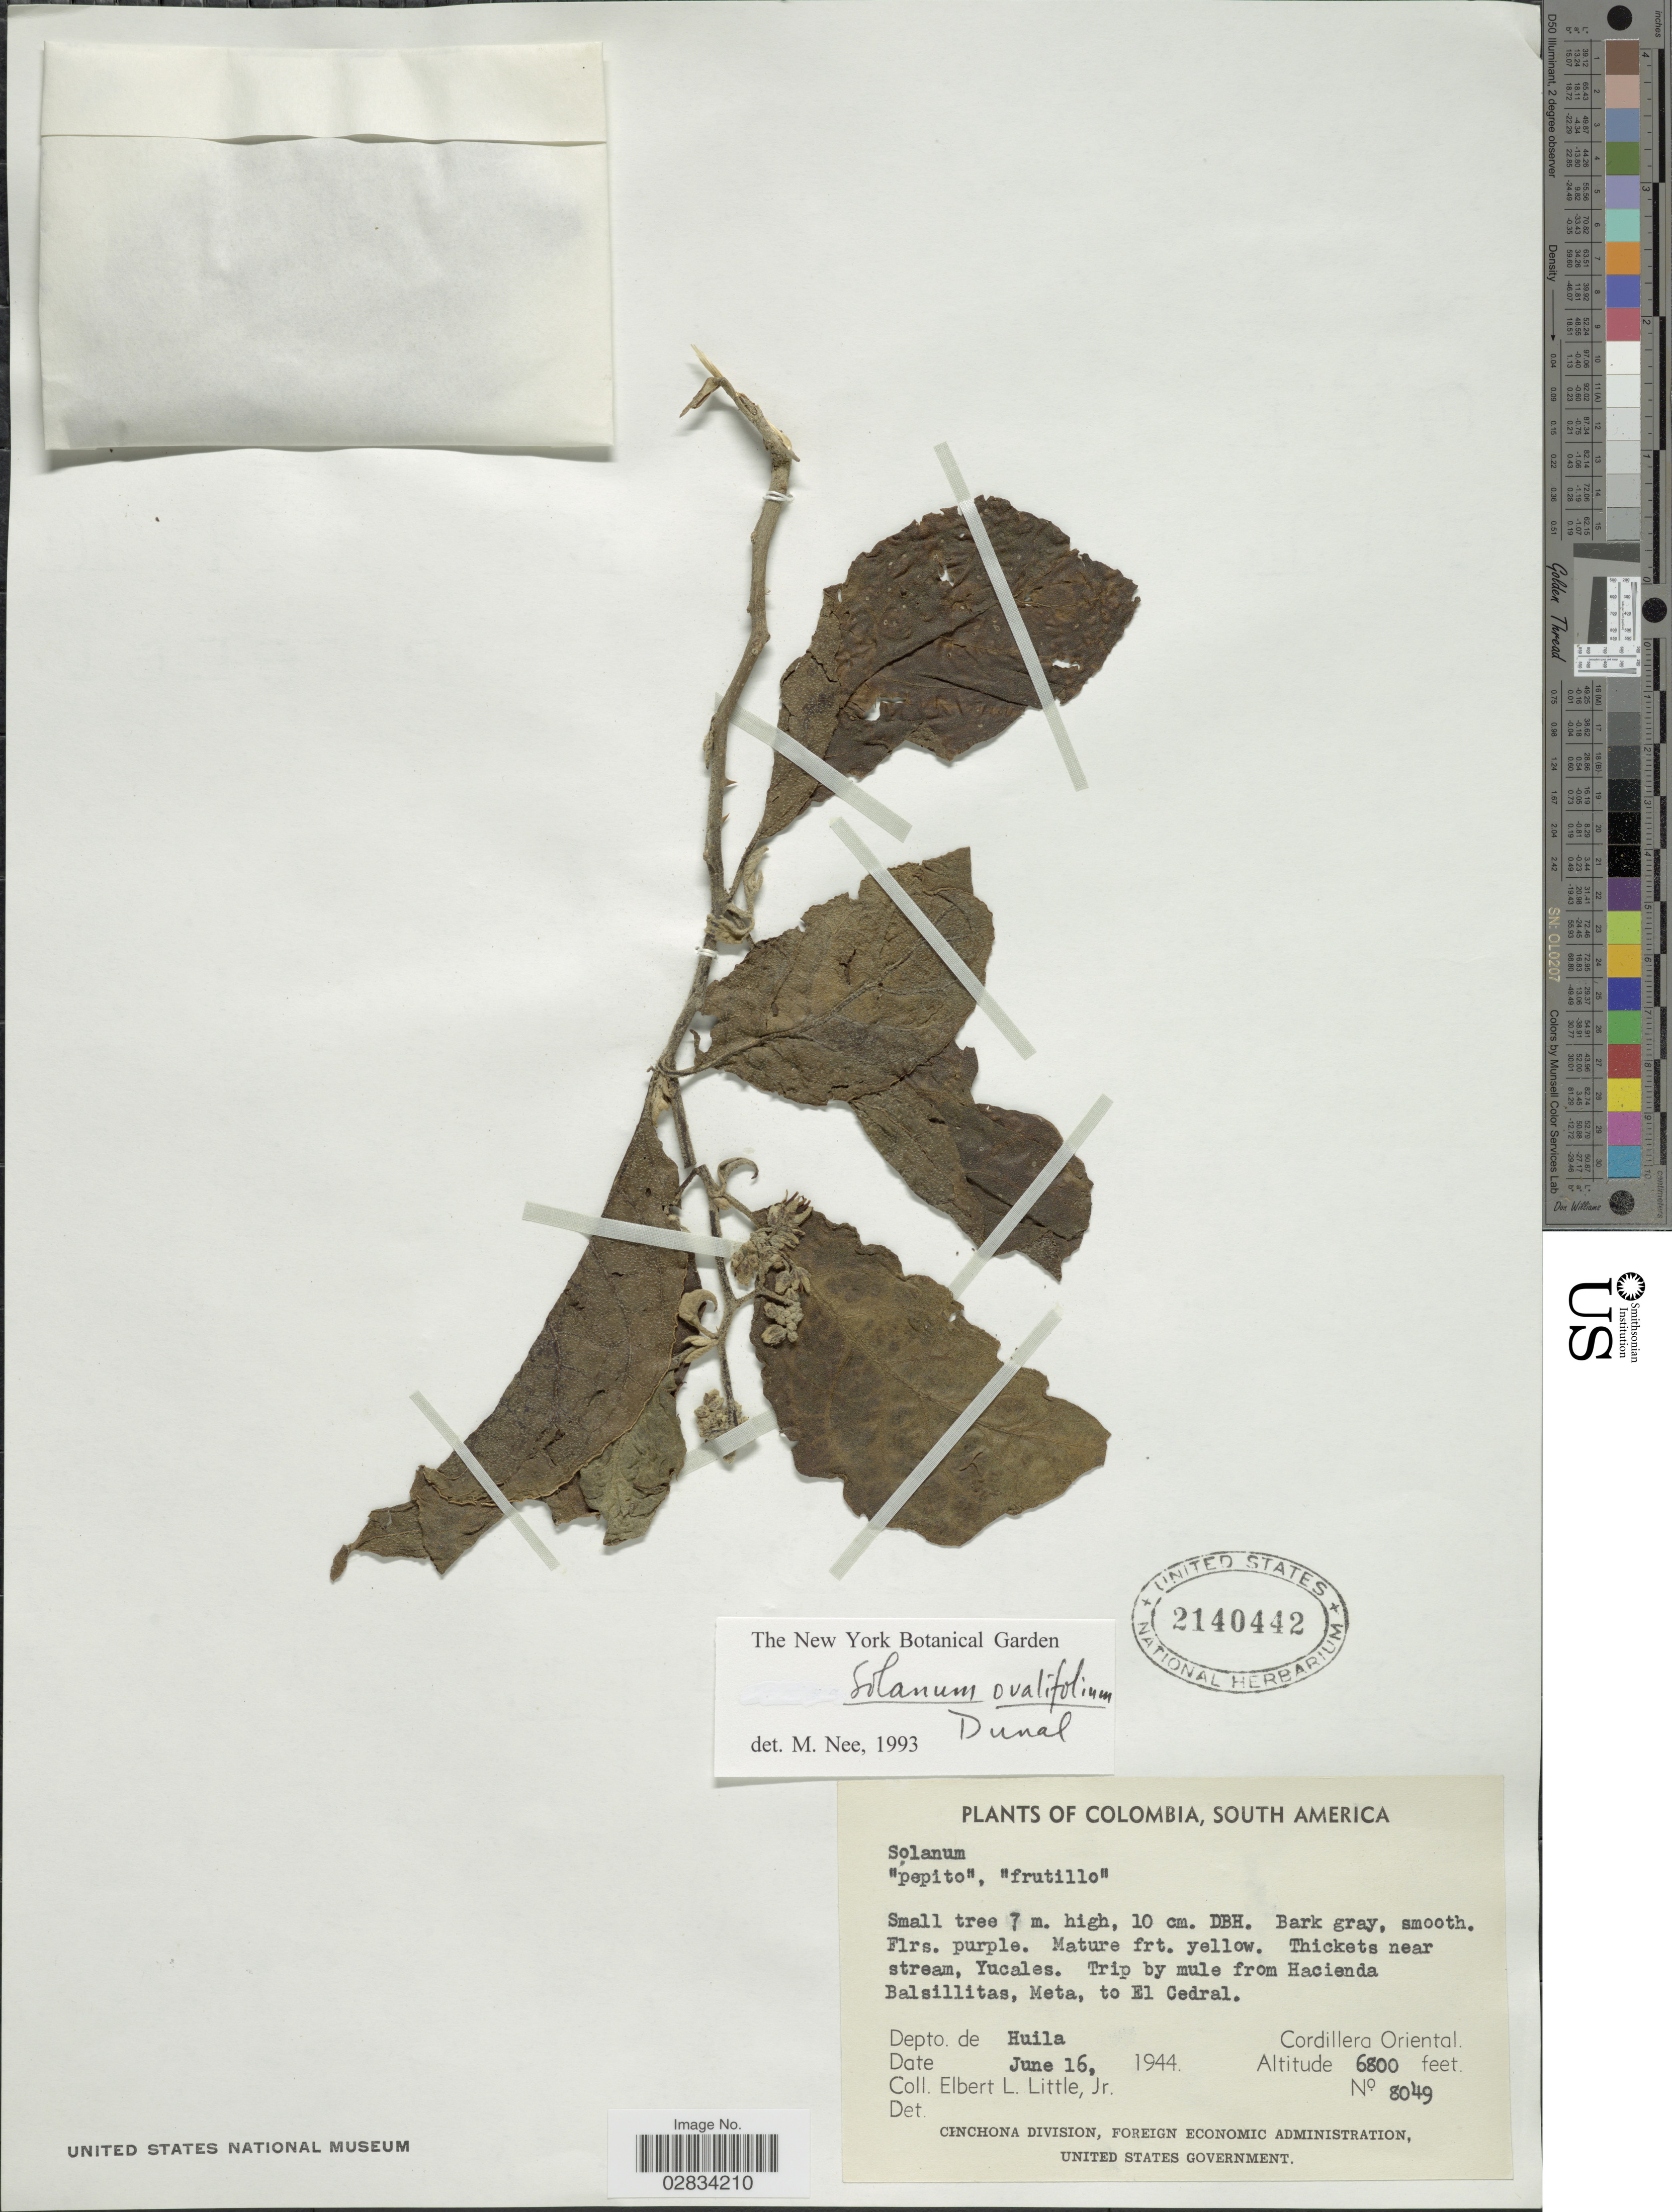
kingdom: Plantae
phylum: Tracheophyta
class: Magnoliopsida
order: Solanales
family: Solanaceae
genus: Solanum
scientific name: Solanum ovalifolium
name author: Dunal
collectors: E. L. Little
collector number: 8049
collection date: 1944-06-16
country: Colombia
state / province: Huila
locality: Thickets near stream, Yucales, Trip by mule from Hacienda Balsillitas, Meta, to El Cedral, Depto. de Huila, Cordillera Oriental.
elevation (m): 2073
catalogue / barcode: US 2140442